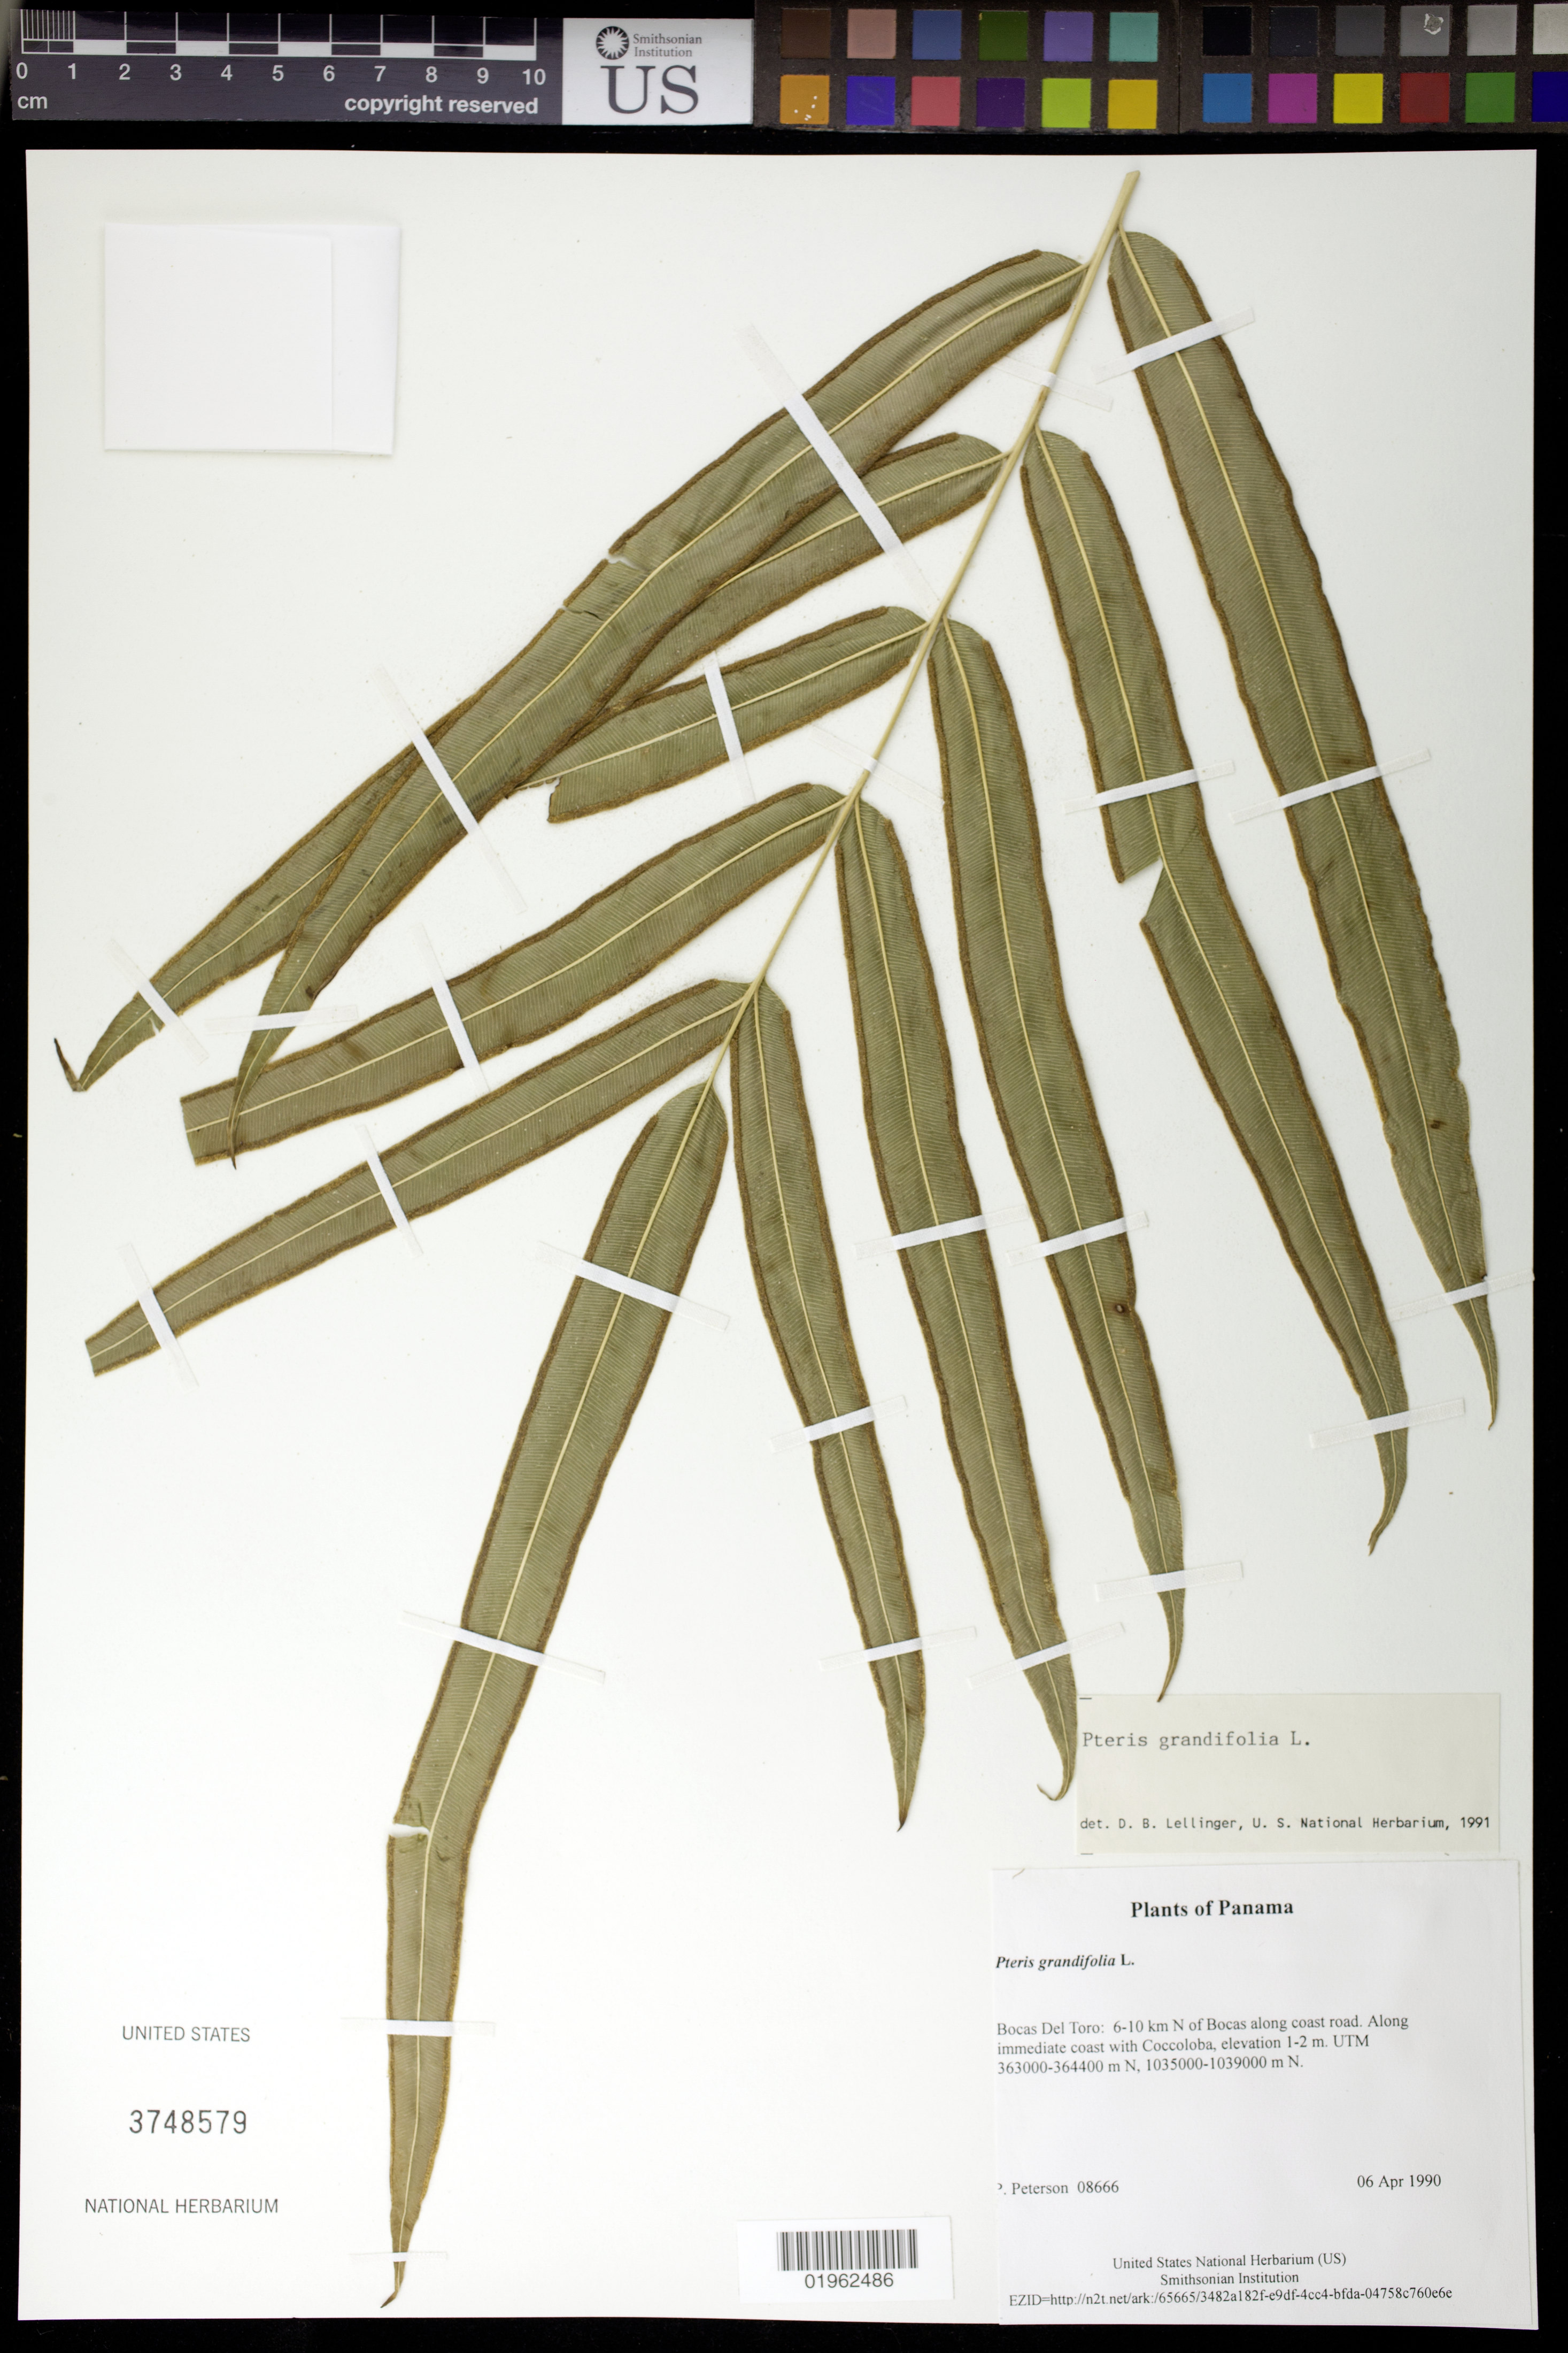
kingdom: Plantae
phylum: Tracheophyta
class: Polypodiopsida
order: Polypodiales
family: Pteridaceae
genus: Pteris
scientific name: Pteris grandifolia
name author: L.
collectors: P. M. Peterson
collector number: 08666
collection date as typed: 06 Apr 1990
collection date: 1990-04-06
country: Panama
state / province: Bocas del Toro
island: Colón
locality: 6-10 km N of Bocas along coast road.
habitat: Along immediate coast with Coccoloba, elevation 1-2 m. UTM 363000-364400 m N, 1035000-1039000 m N.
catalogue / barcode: US 3748579